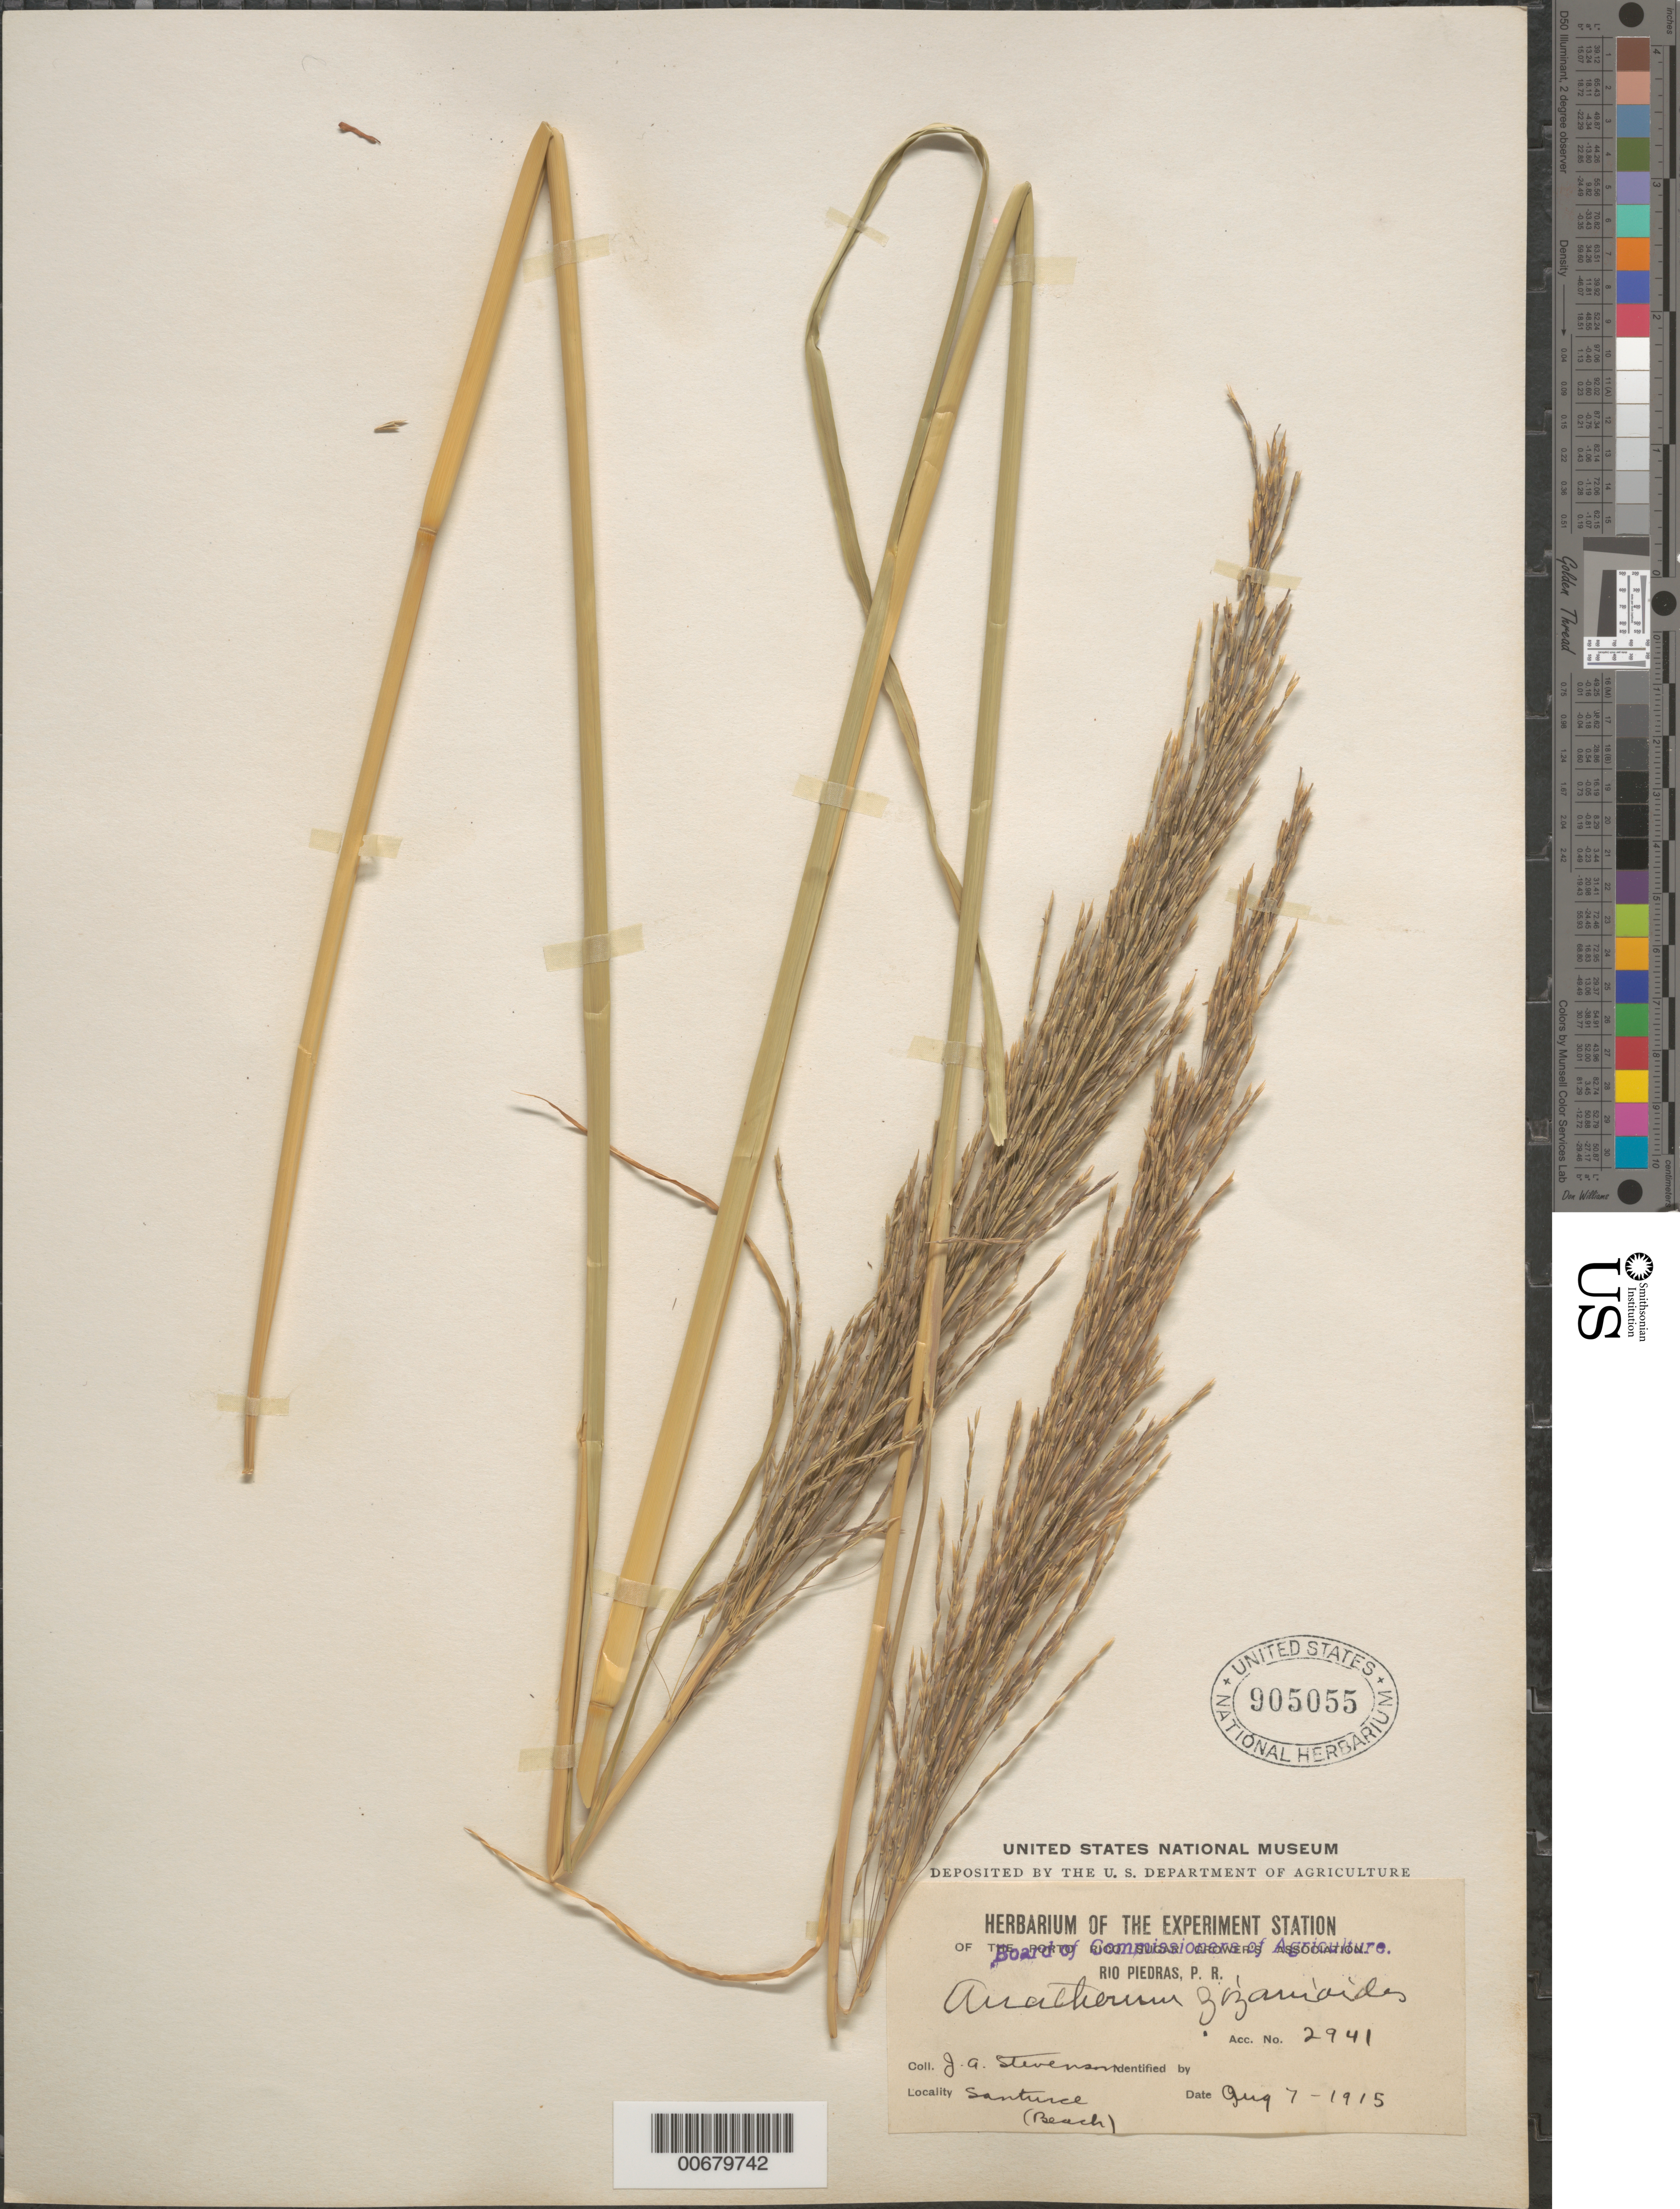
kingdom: Plantae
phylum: Tracheophyta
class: Liliopsida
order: Poales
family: Poaceae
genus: Vetiveria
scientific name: Vetiveria zizanioides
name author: (L.) Nash ex Small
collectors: J. Stevenson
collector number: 2941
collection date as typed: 07 Aug 1915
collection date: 1915-08-07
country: Puerto Rico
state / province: San Juan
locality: Santurce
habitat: Beach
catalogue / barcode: US 905055